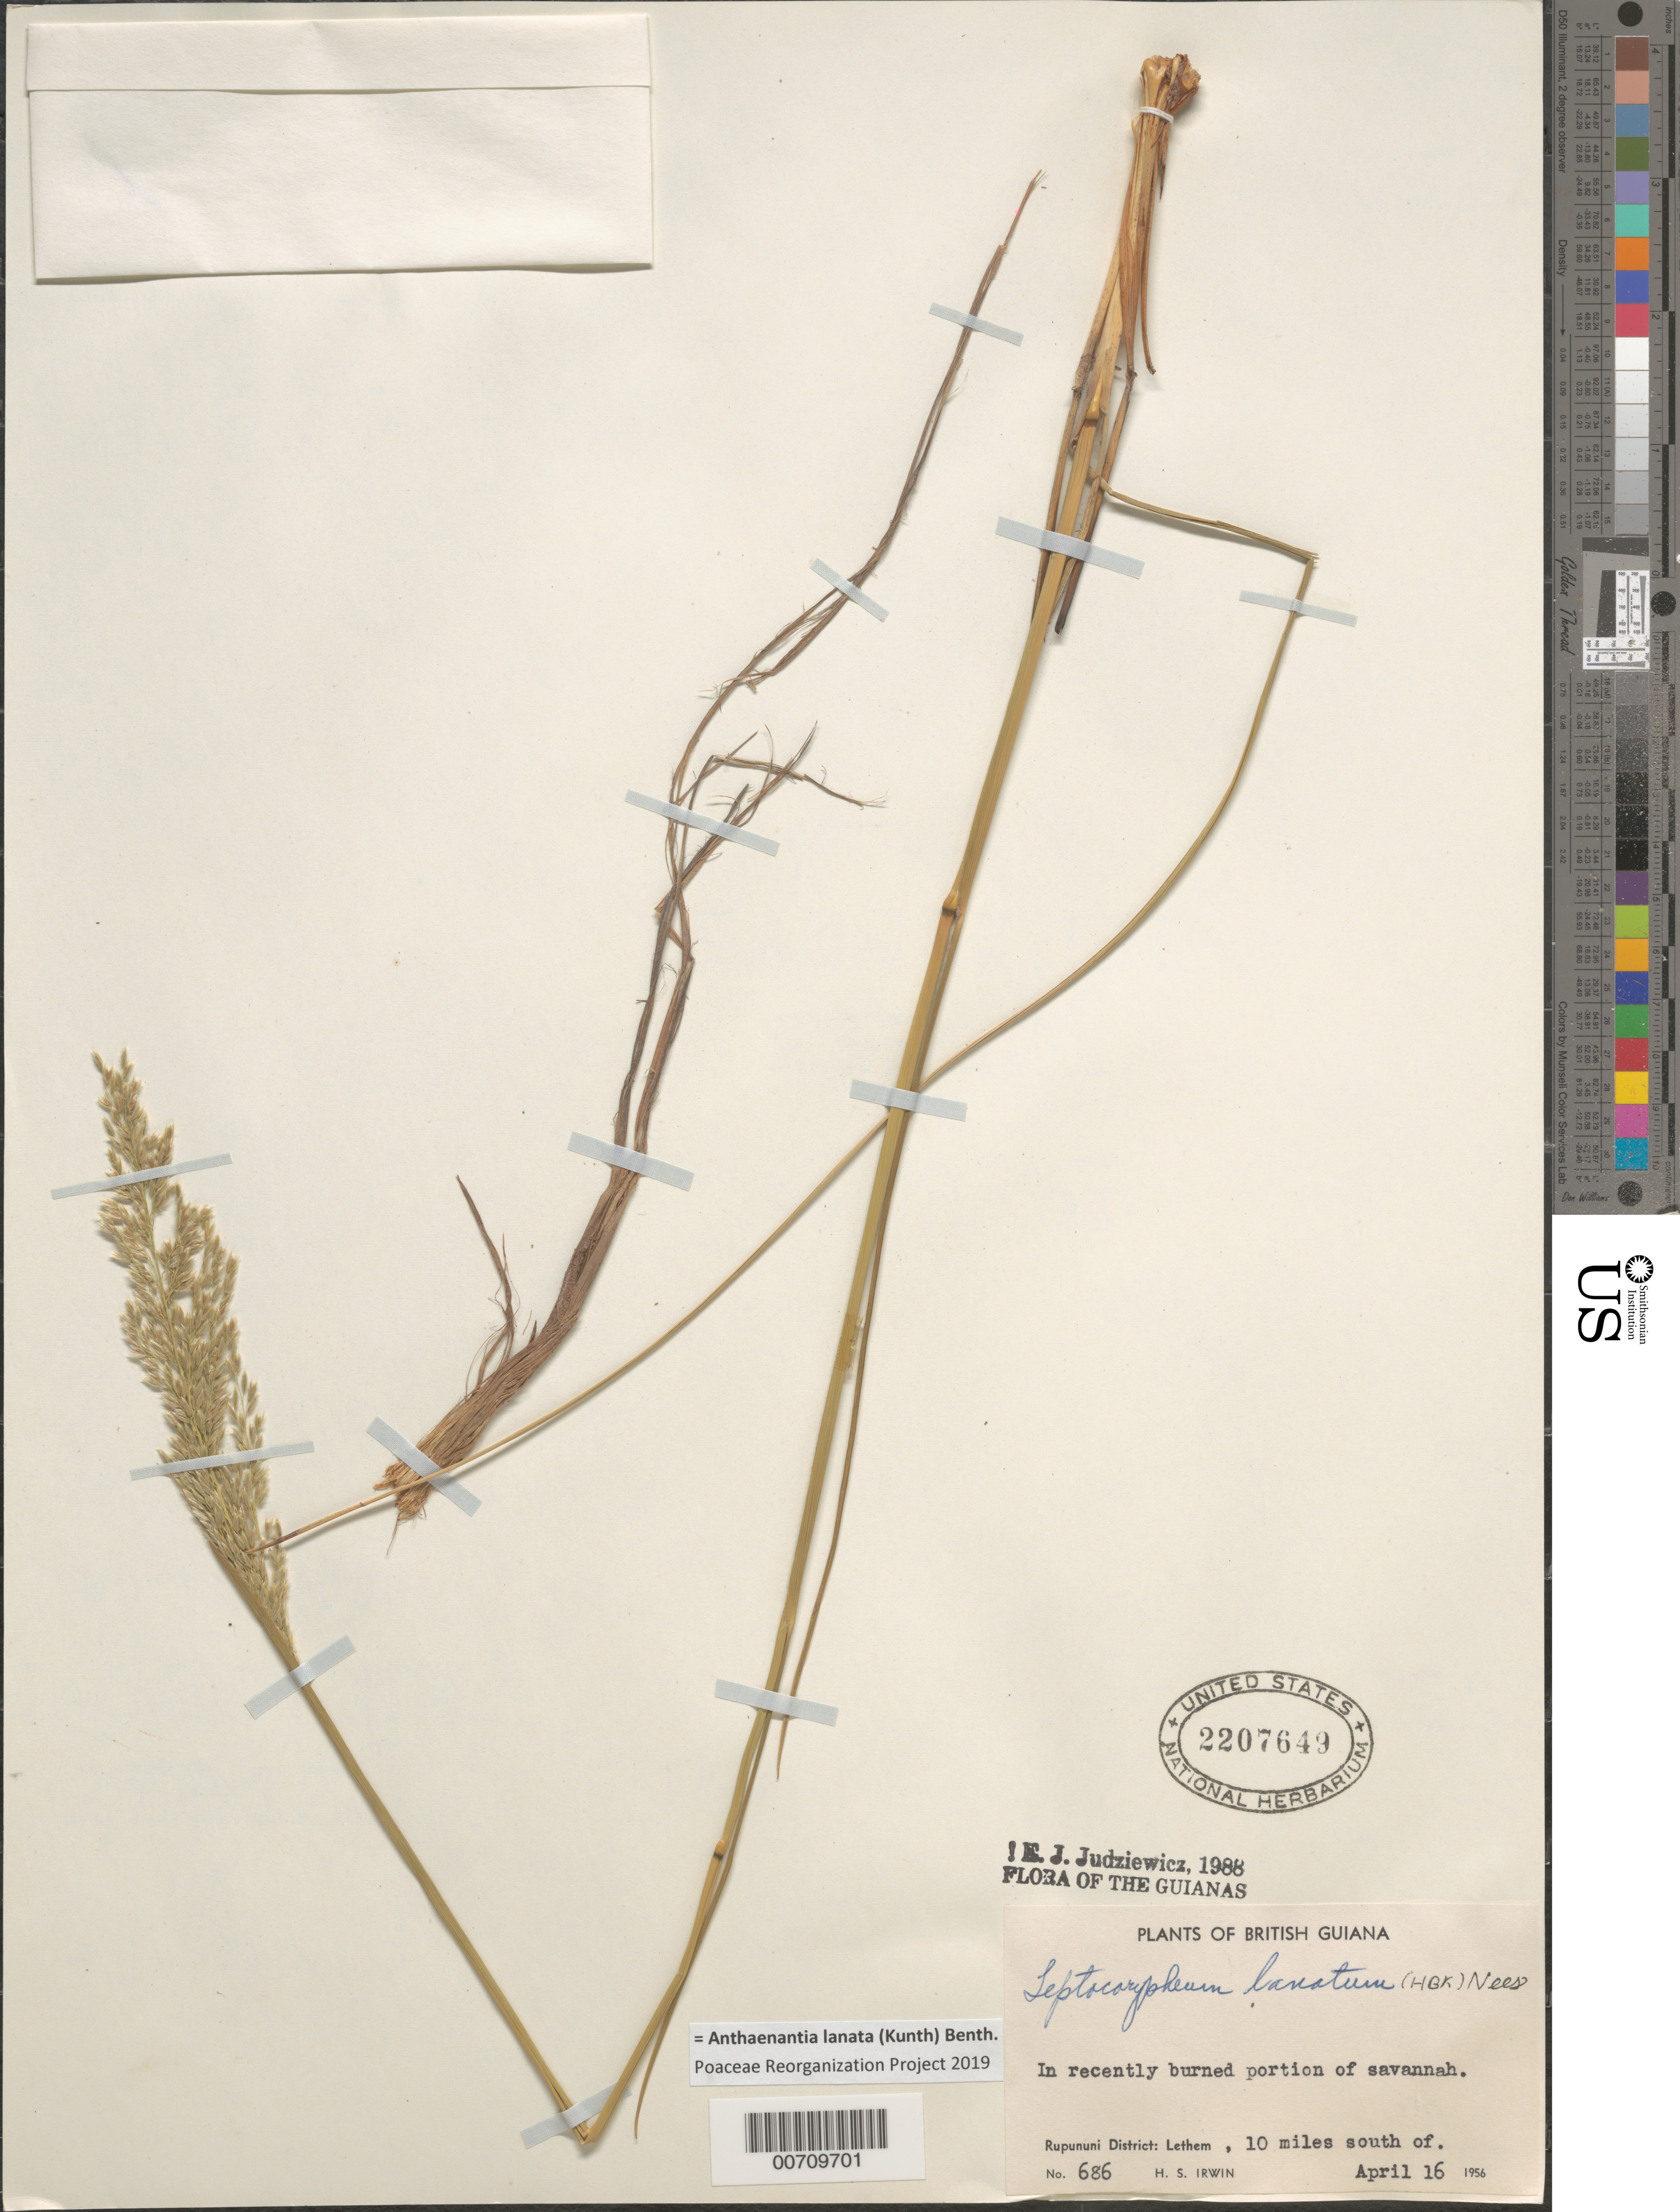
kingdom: Plantae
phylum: Tracheophyta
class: Liliopsida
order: Poales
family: Poaceae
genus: Leptocoryphium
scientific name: Leptocoryphium lanatum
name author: (Kunth) Nees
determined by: Judziewicz, E. J.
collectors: H. Irwin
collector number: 686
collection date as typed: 16-Apr-56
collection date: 1956-04-16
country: Guyana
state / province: U. Takutu-U. Essequibo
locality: Rupununi Dist., 10 mi. S of Lethem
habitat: Recently burned portion of savanna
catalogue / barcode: US 2207649